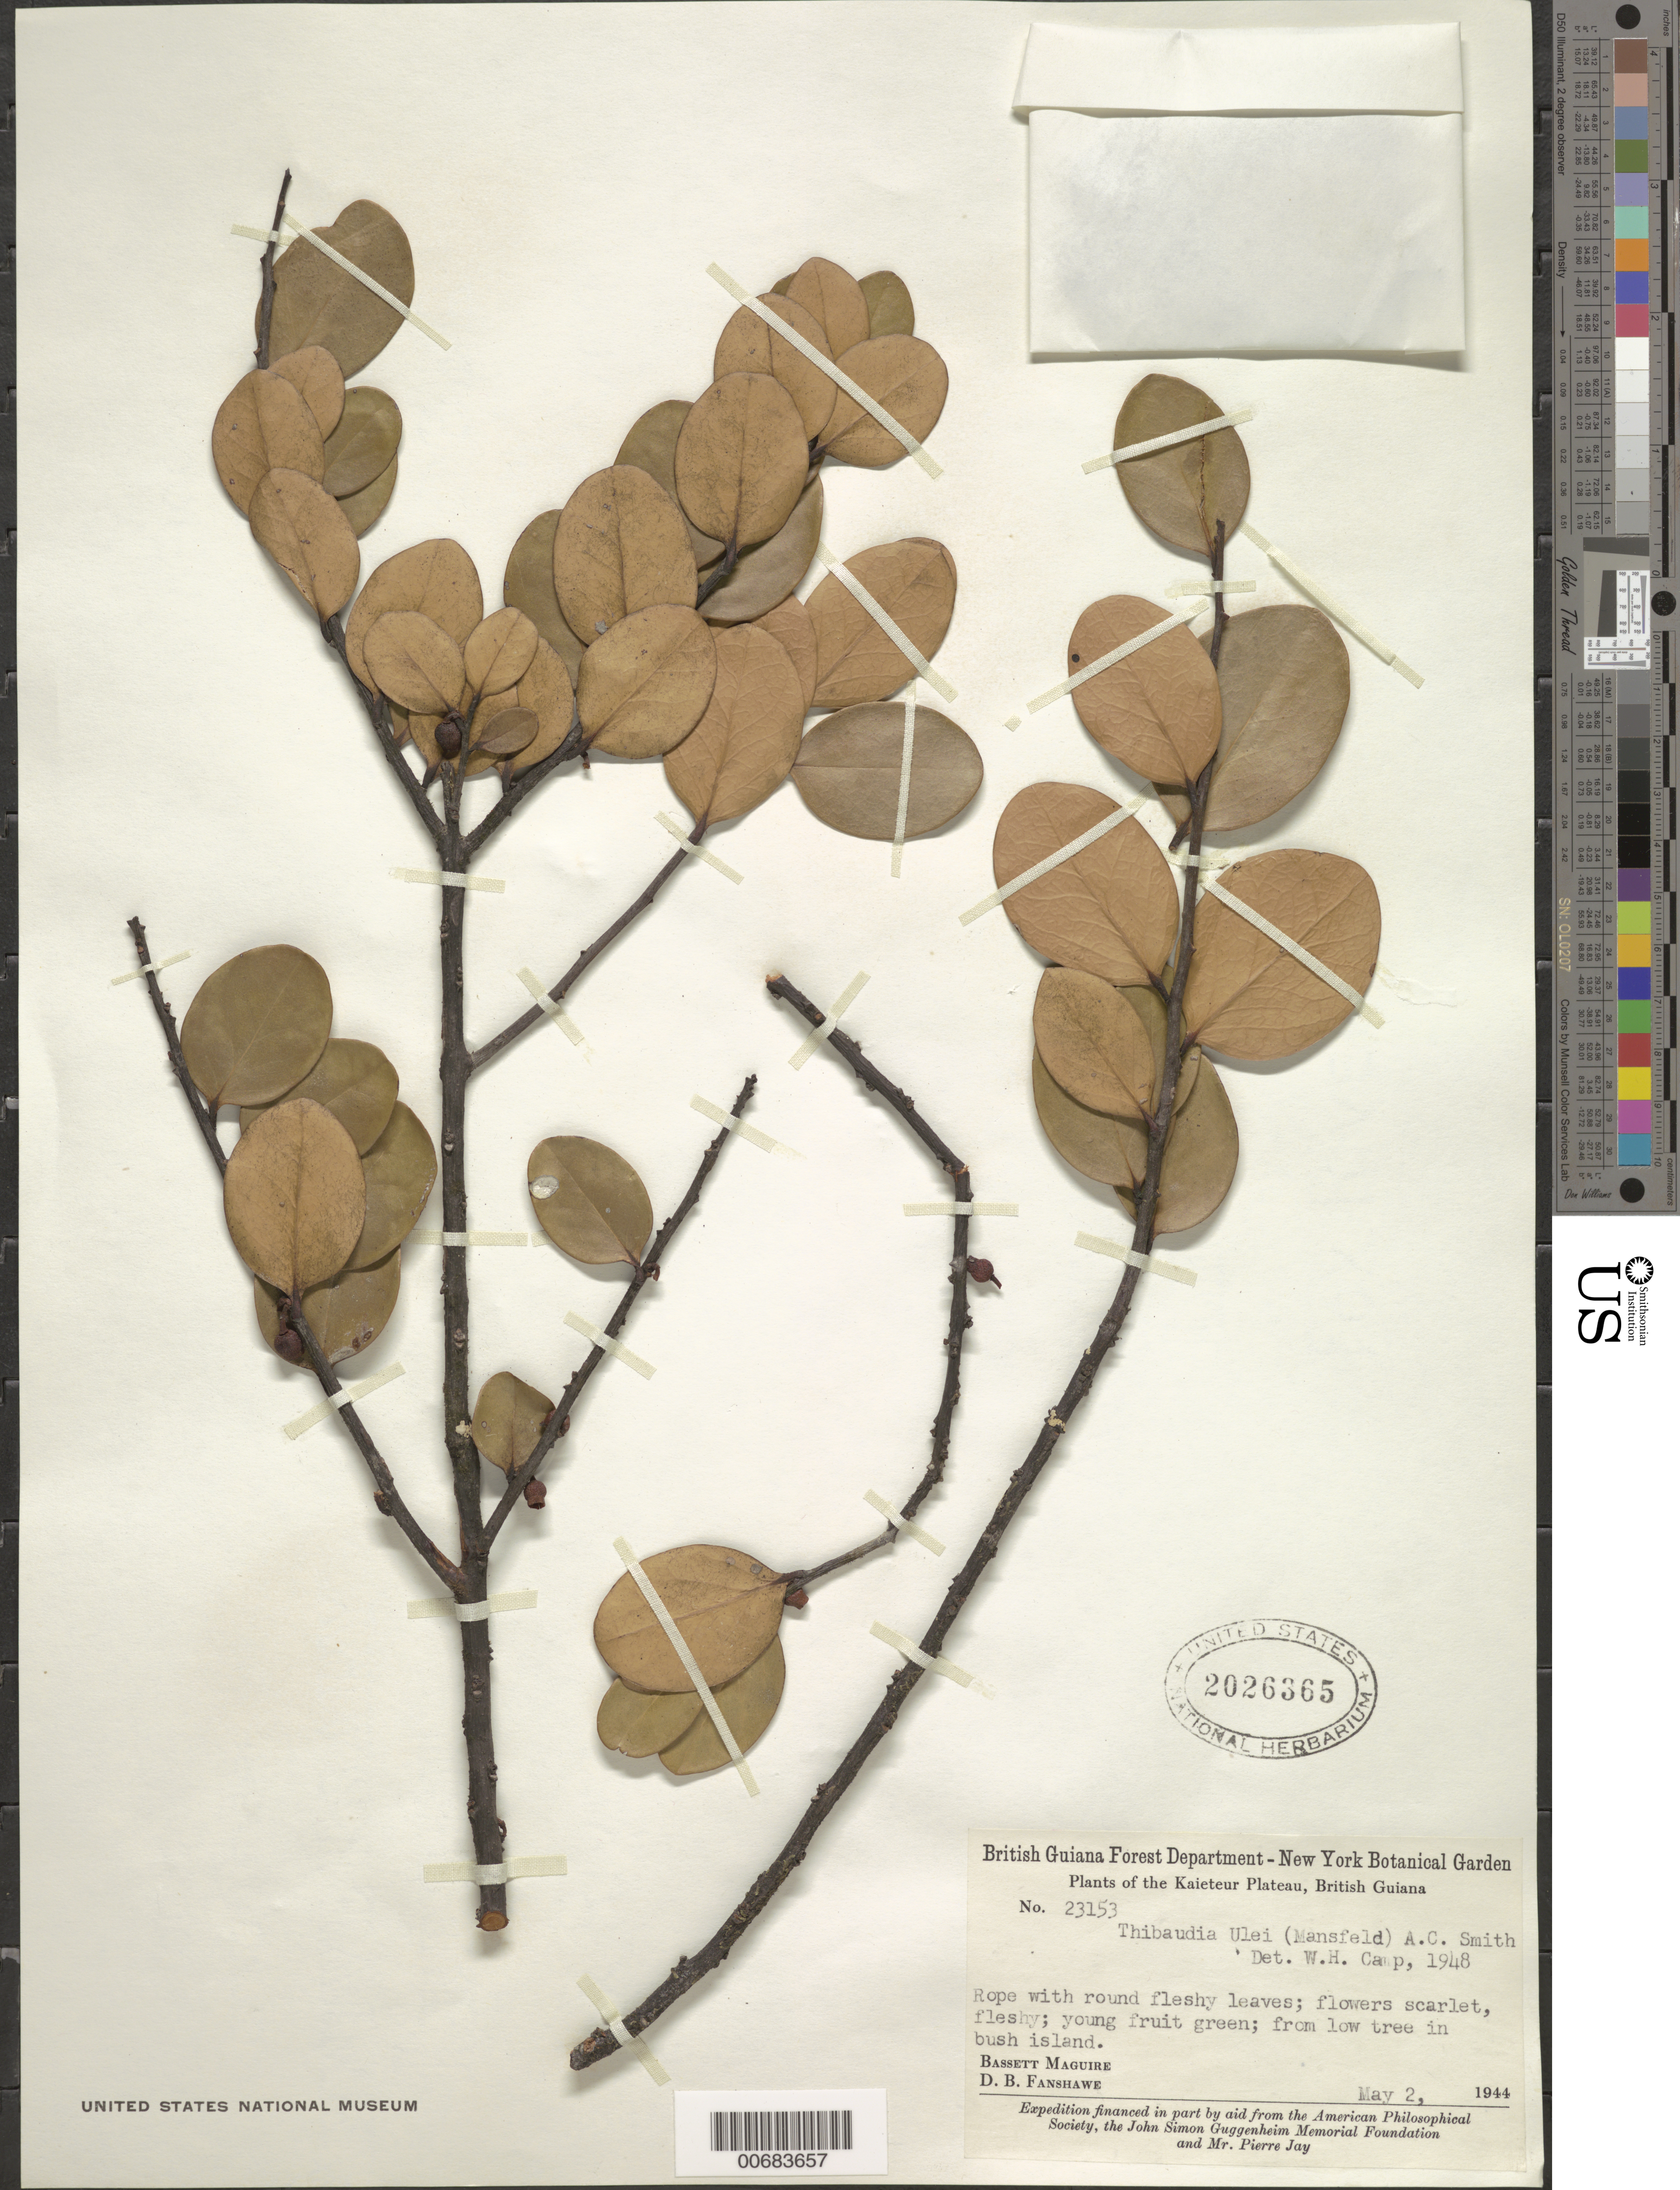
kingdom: Plantae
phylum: Tracheophyta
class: Magnoliopsida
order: Ericales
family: Ericaceae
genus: Thibaudia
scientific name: Thibaudia ulei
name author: A.C. Sm.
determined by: Camp, W. H.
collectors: B. Maguire & D. B. Fanshawe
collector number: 23153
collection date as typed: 2-May-44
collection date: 1944-05-02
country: Guyana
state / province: Potaro-Siparuni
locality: Kaieteur Plateau, Potaro River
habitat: Bush island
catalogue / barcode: US 2026365